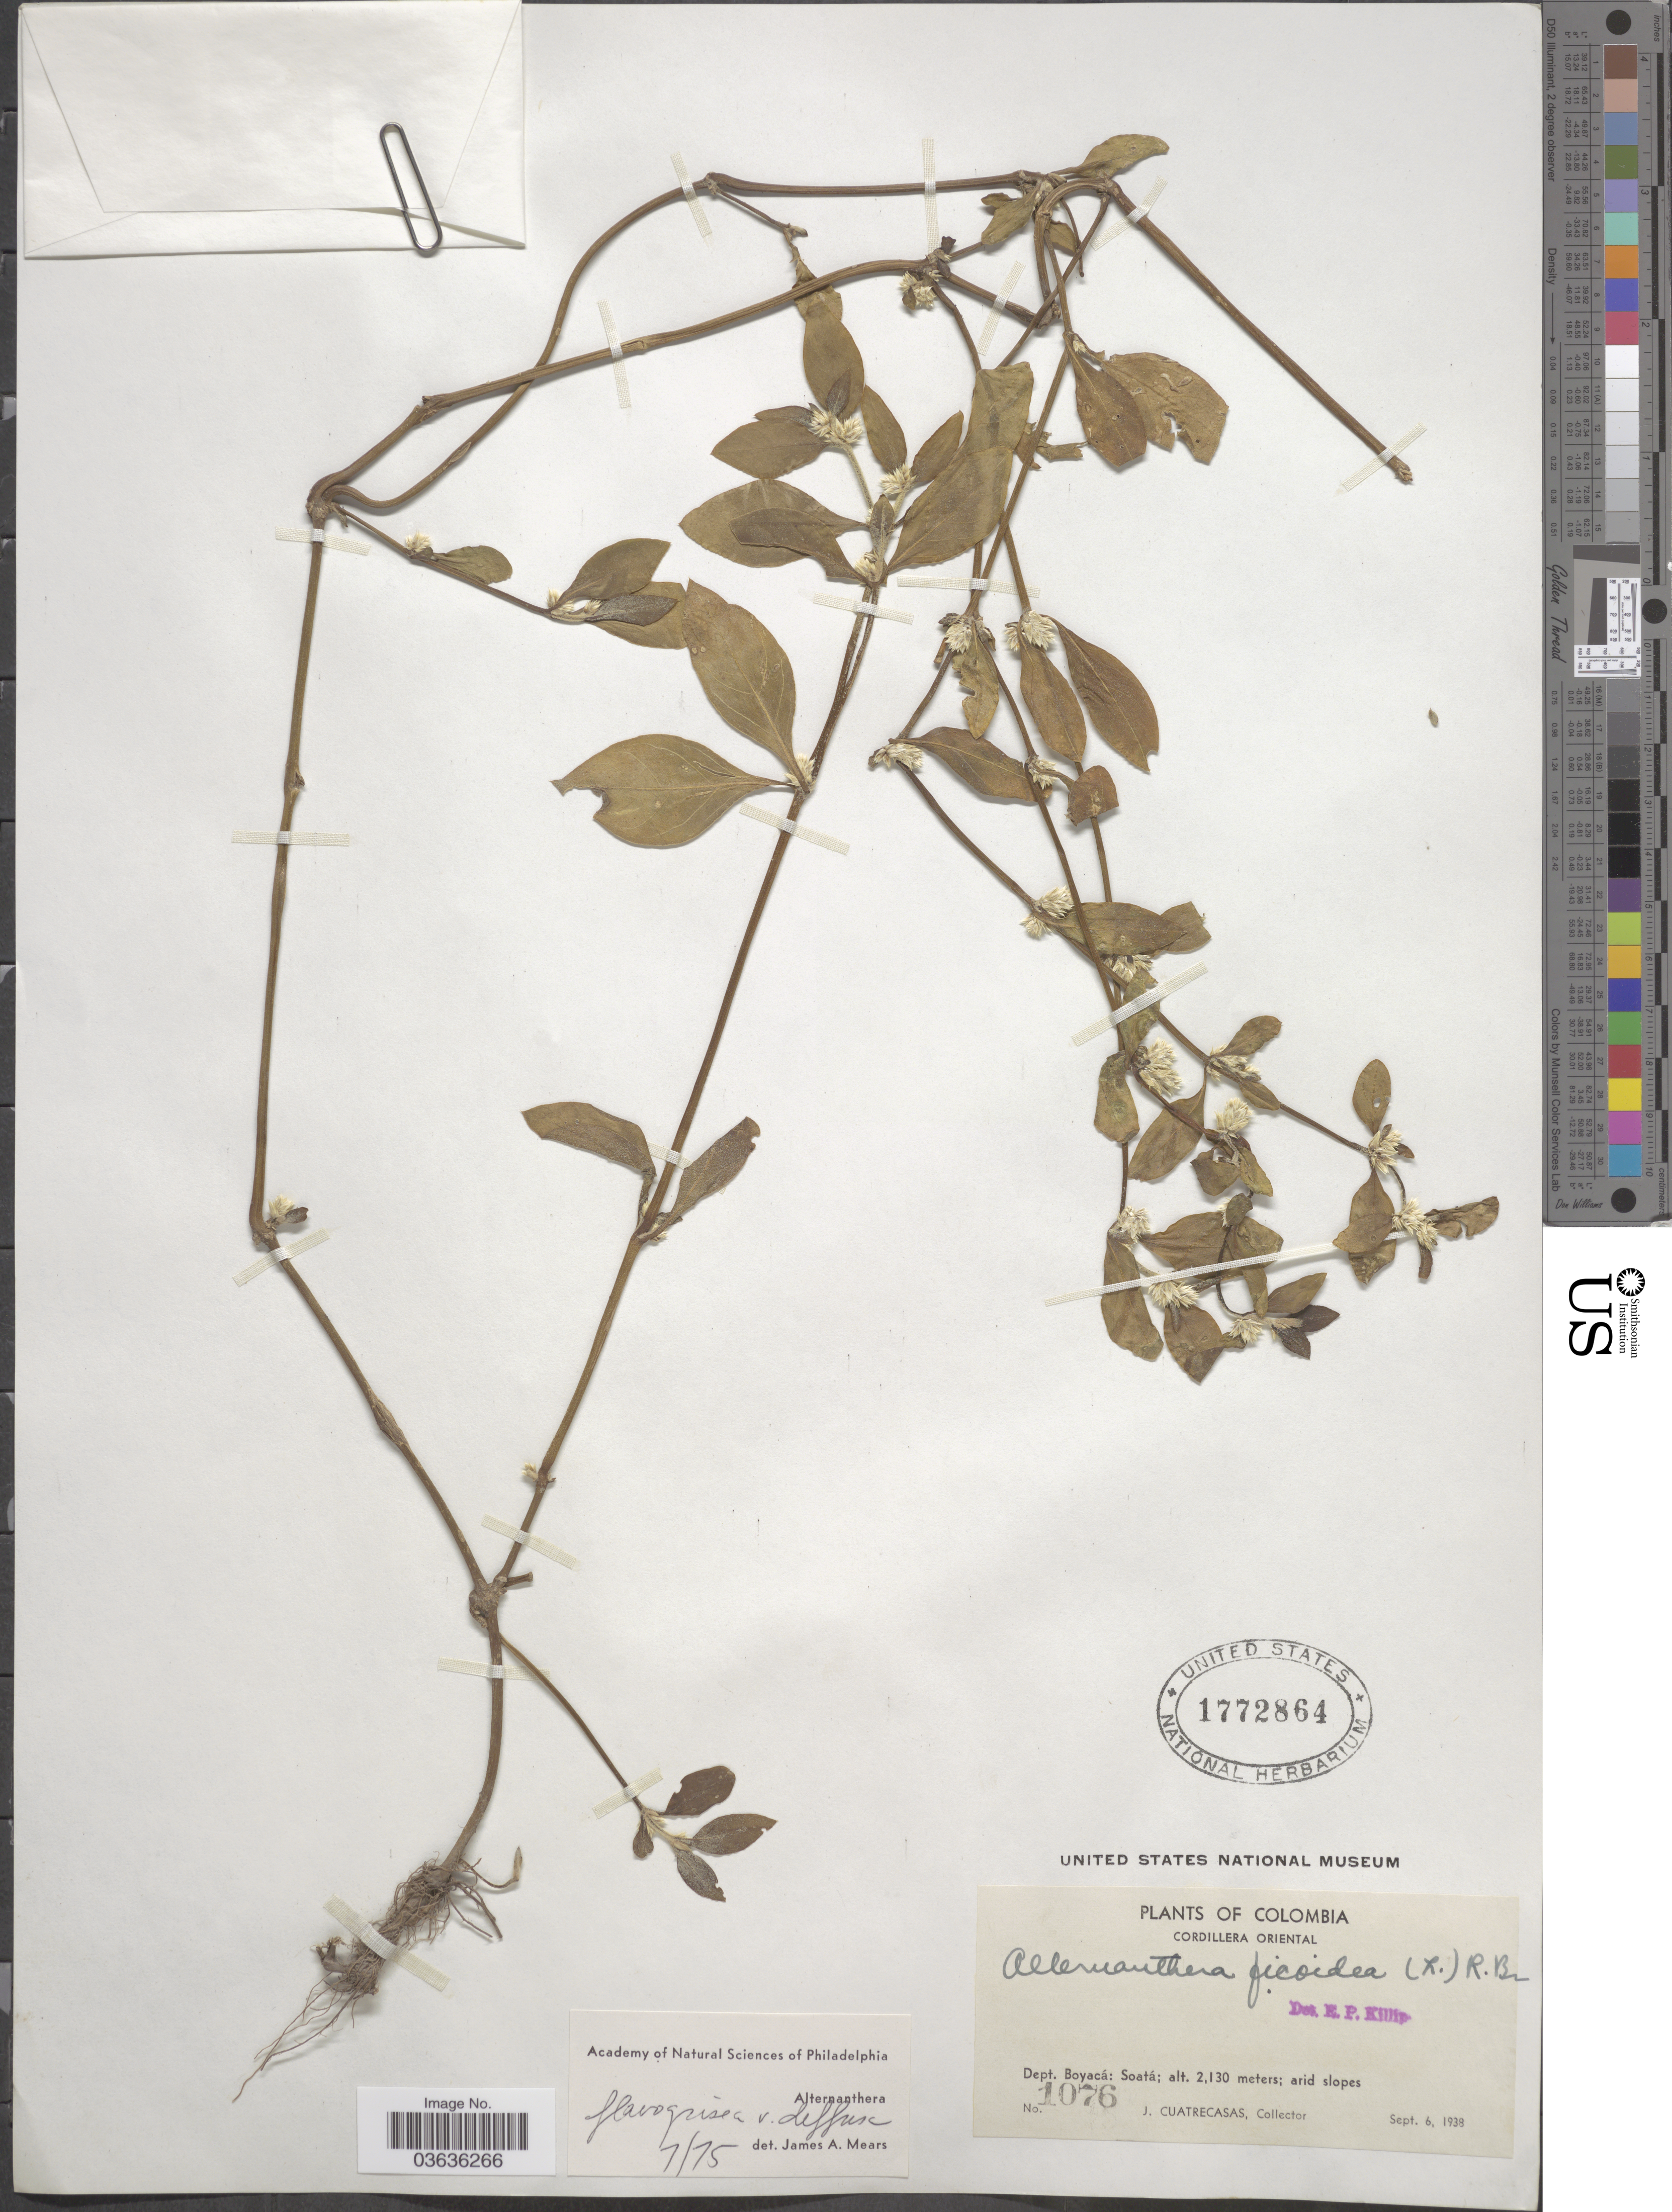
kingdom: Plantae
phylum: Tracheophyta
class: Magnoliopsida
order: Caryophyllales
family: Amaranthaceae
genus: Alternanthera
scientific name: Alternanthera flavogrisea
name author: Urb.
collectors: J. Cuatrecasas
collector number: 1076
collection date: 1938-09-06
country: Colombia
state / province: Boyacá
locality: Cordillera Oriental. Dept. Boyacá: Soatá.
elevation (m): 2130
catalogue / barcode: US 1772864